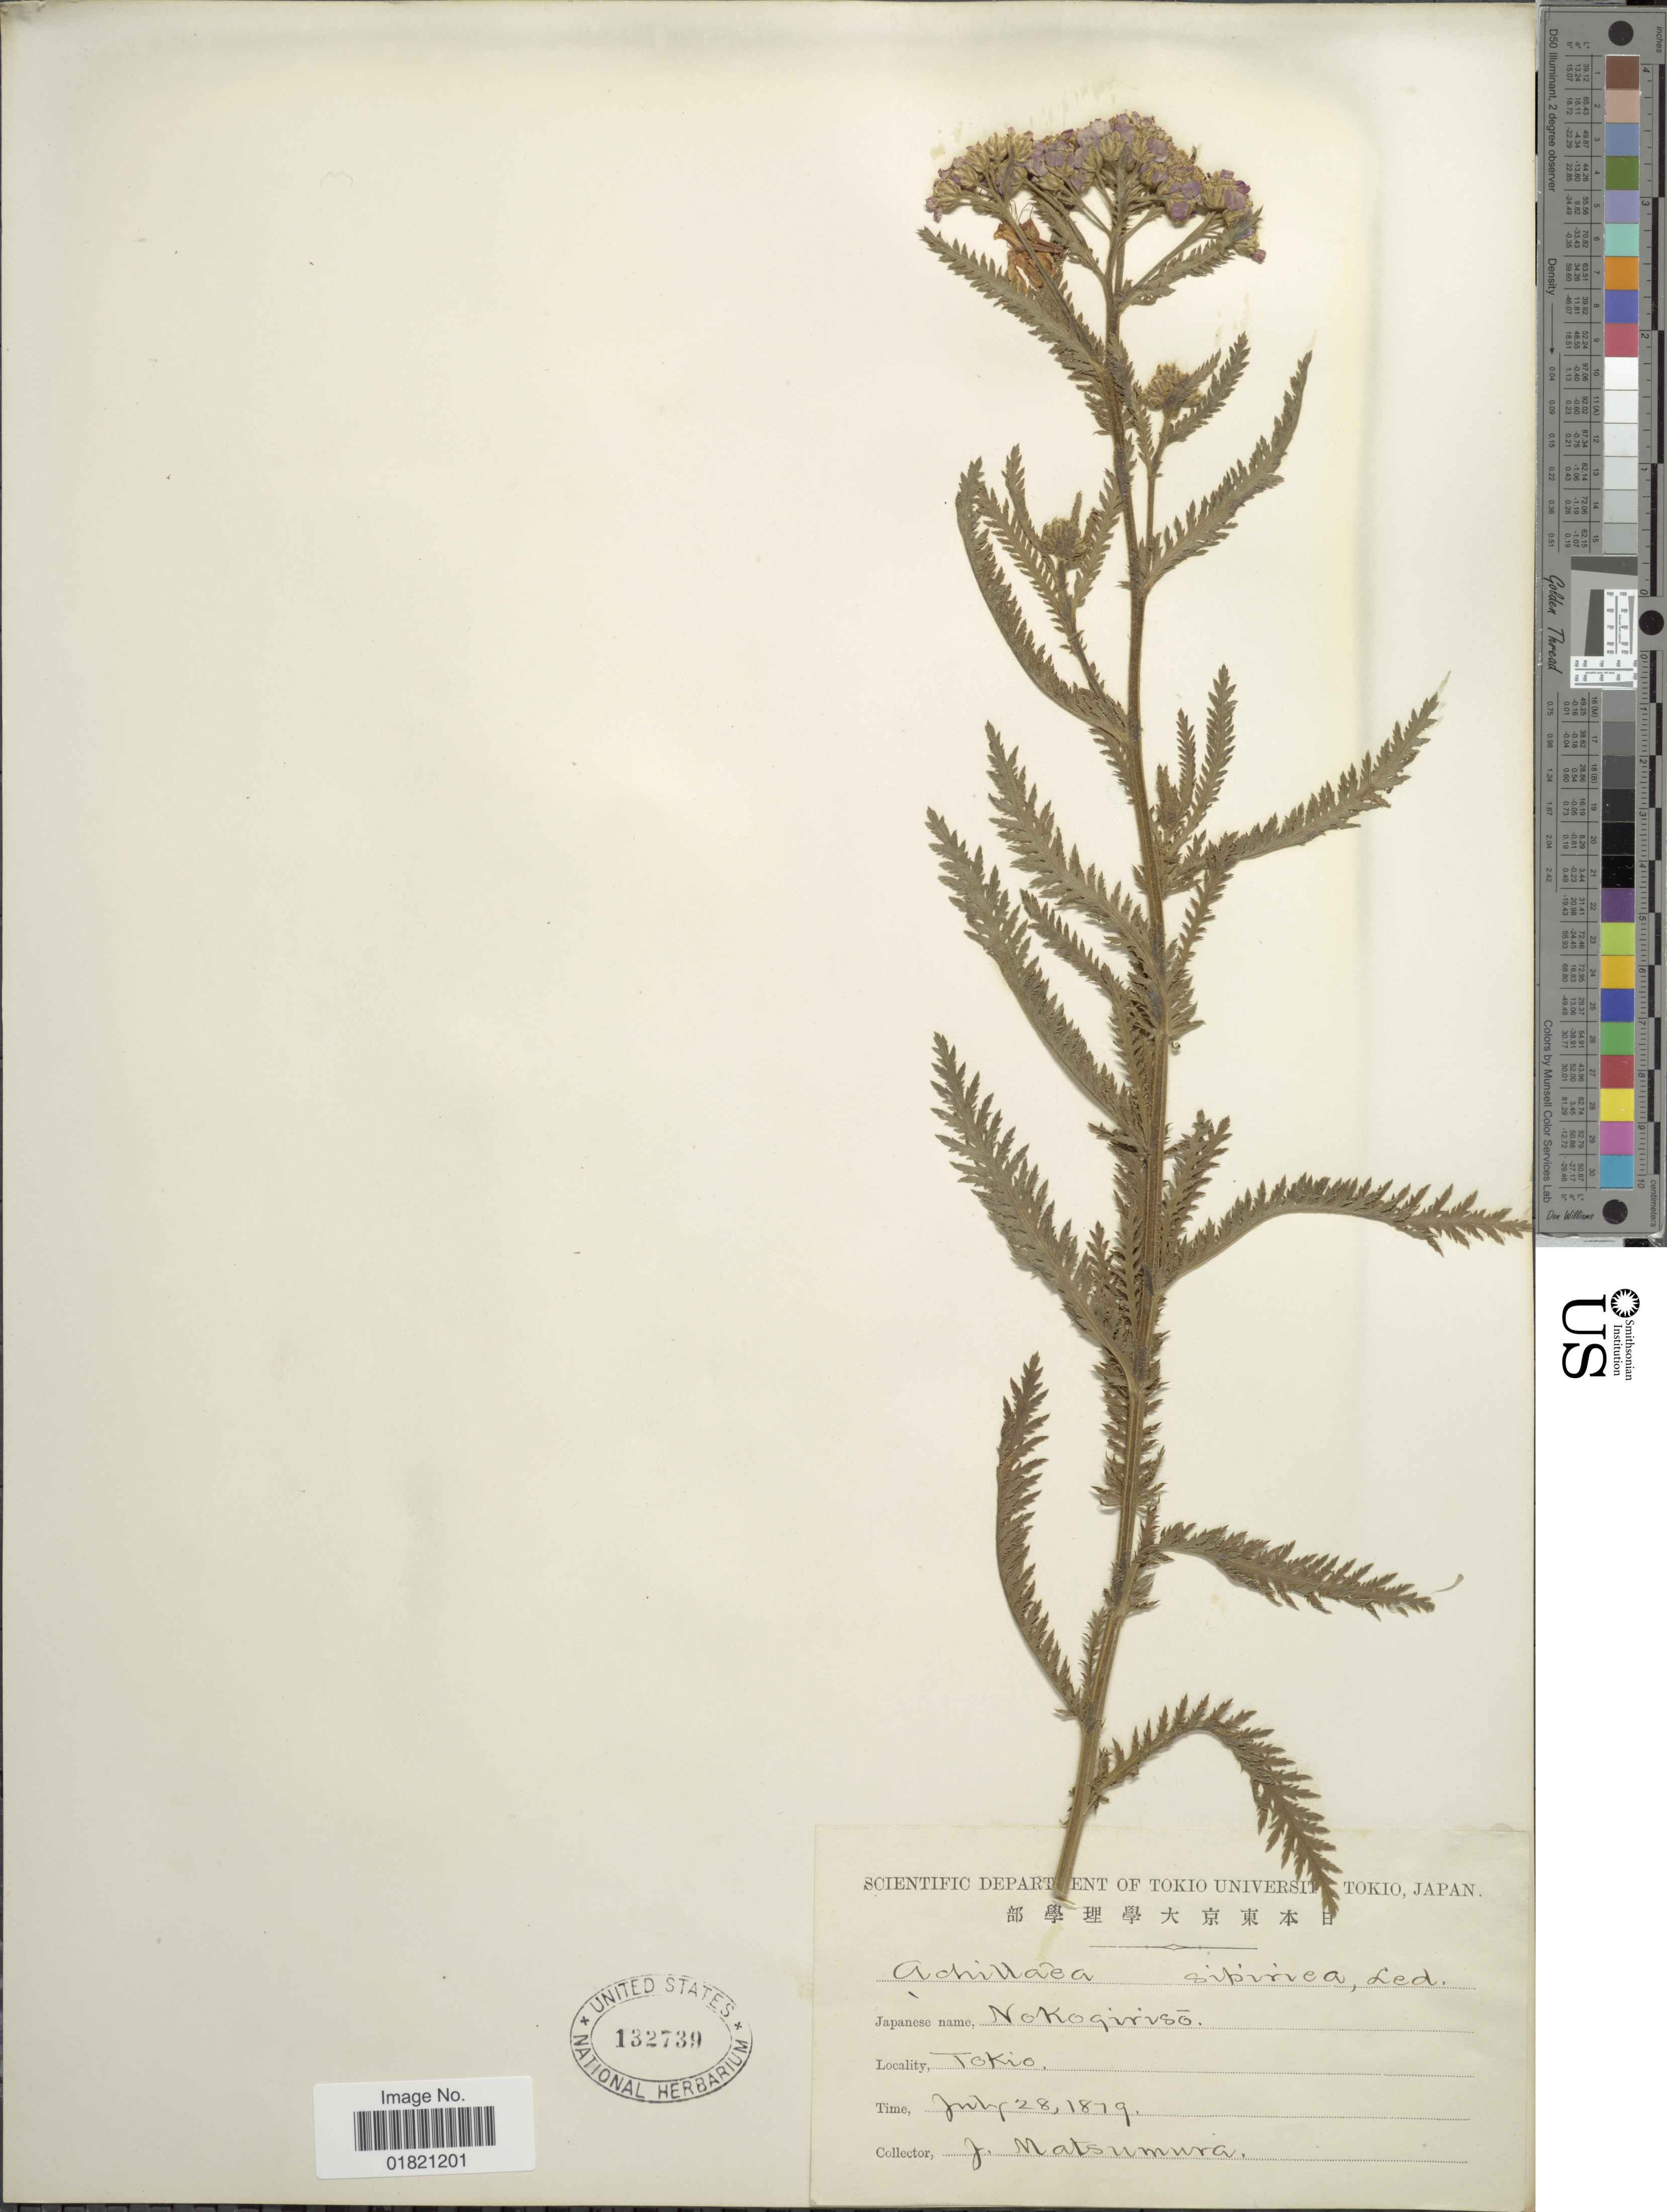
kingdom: Plantae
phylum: Tracheophyta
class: Magnoliopsida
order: Asterales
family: Asteraceae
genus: Achillea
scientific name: Achillea sibirica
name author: Ledeb.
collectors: J. Matsumura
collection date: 1879-07-28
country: Japan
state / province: Tokyo, Federal City of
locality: Tokio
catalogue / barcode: US 132739